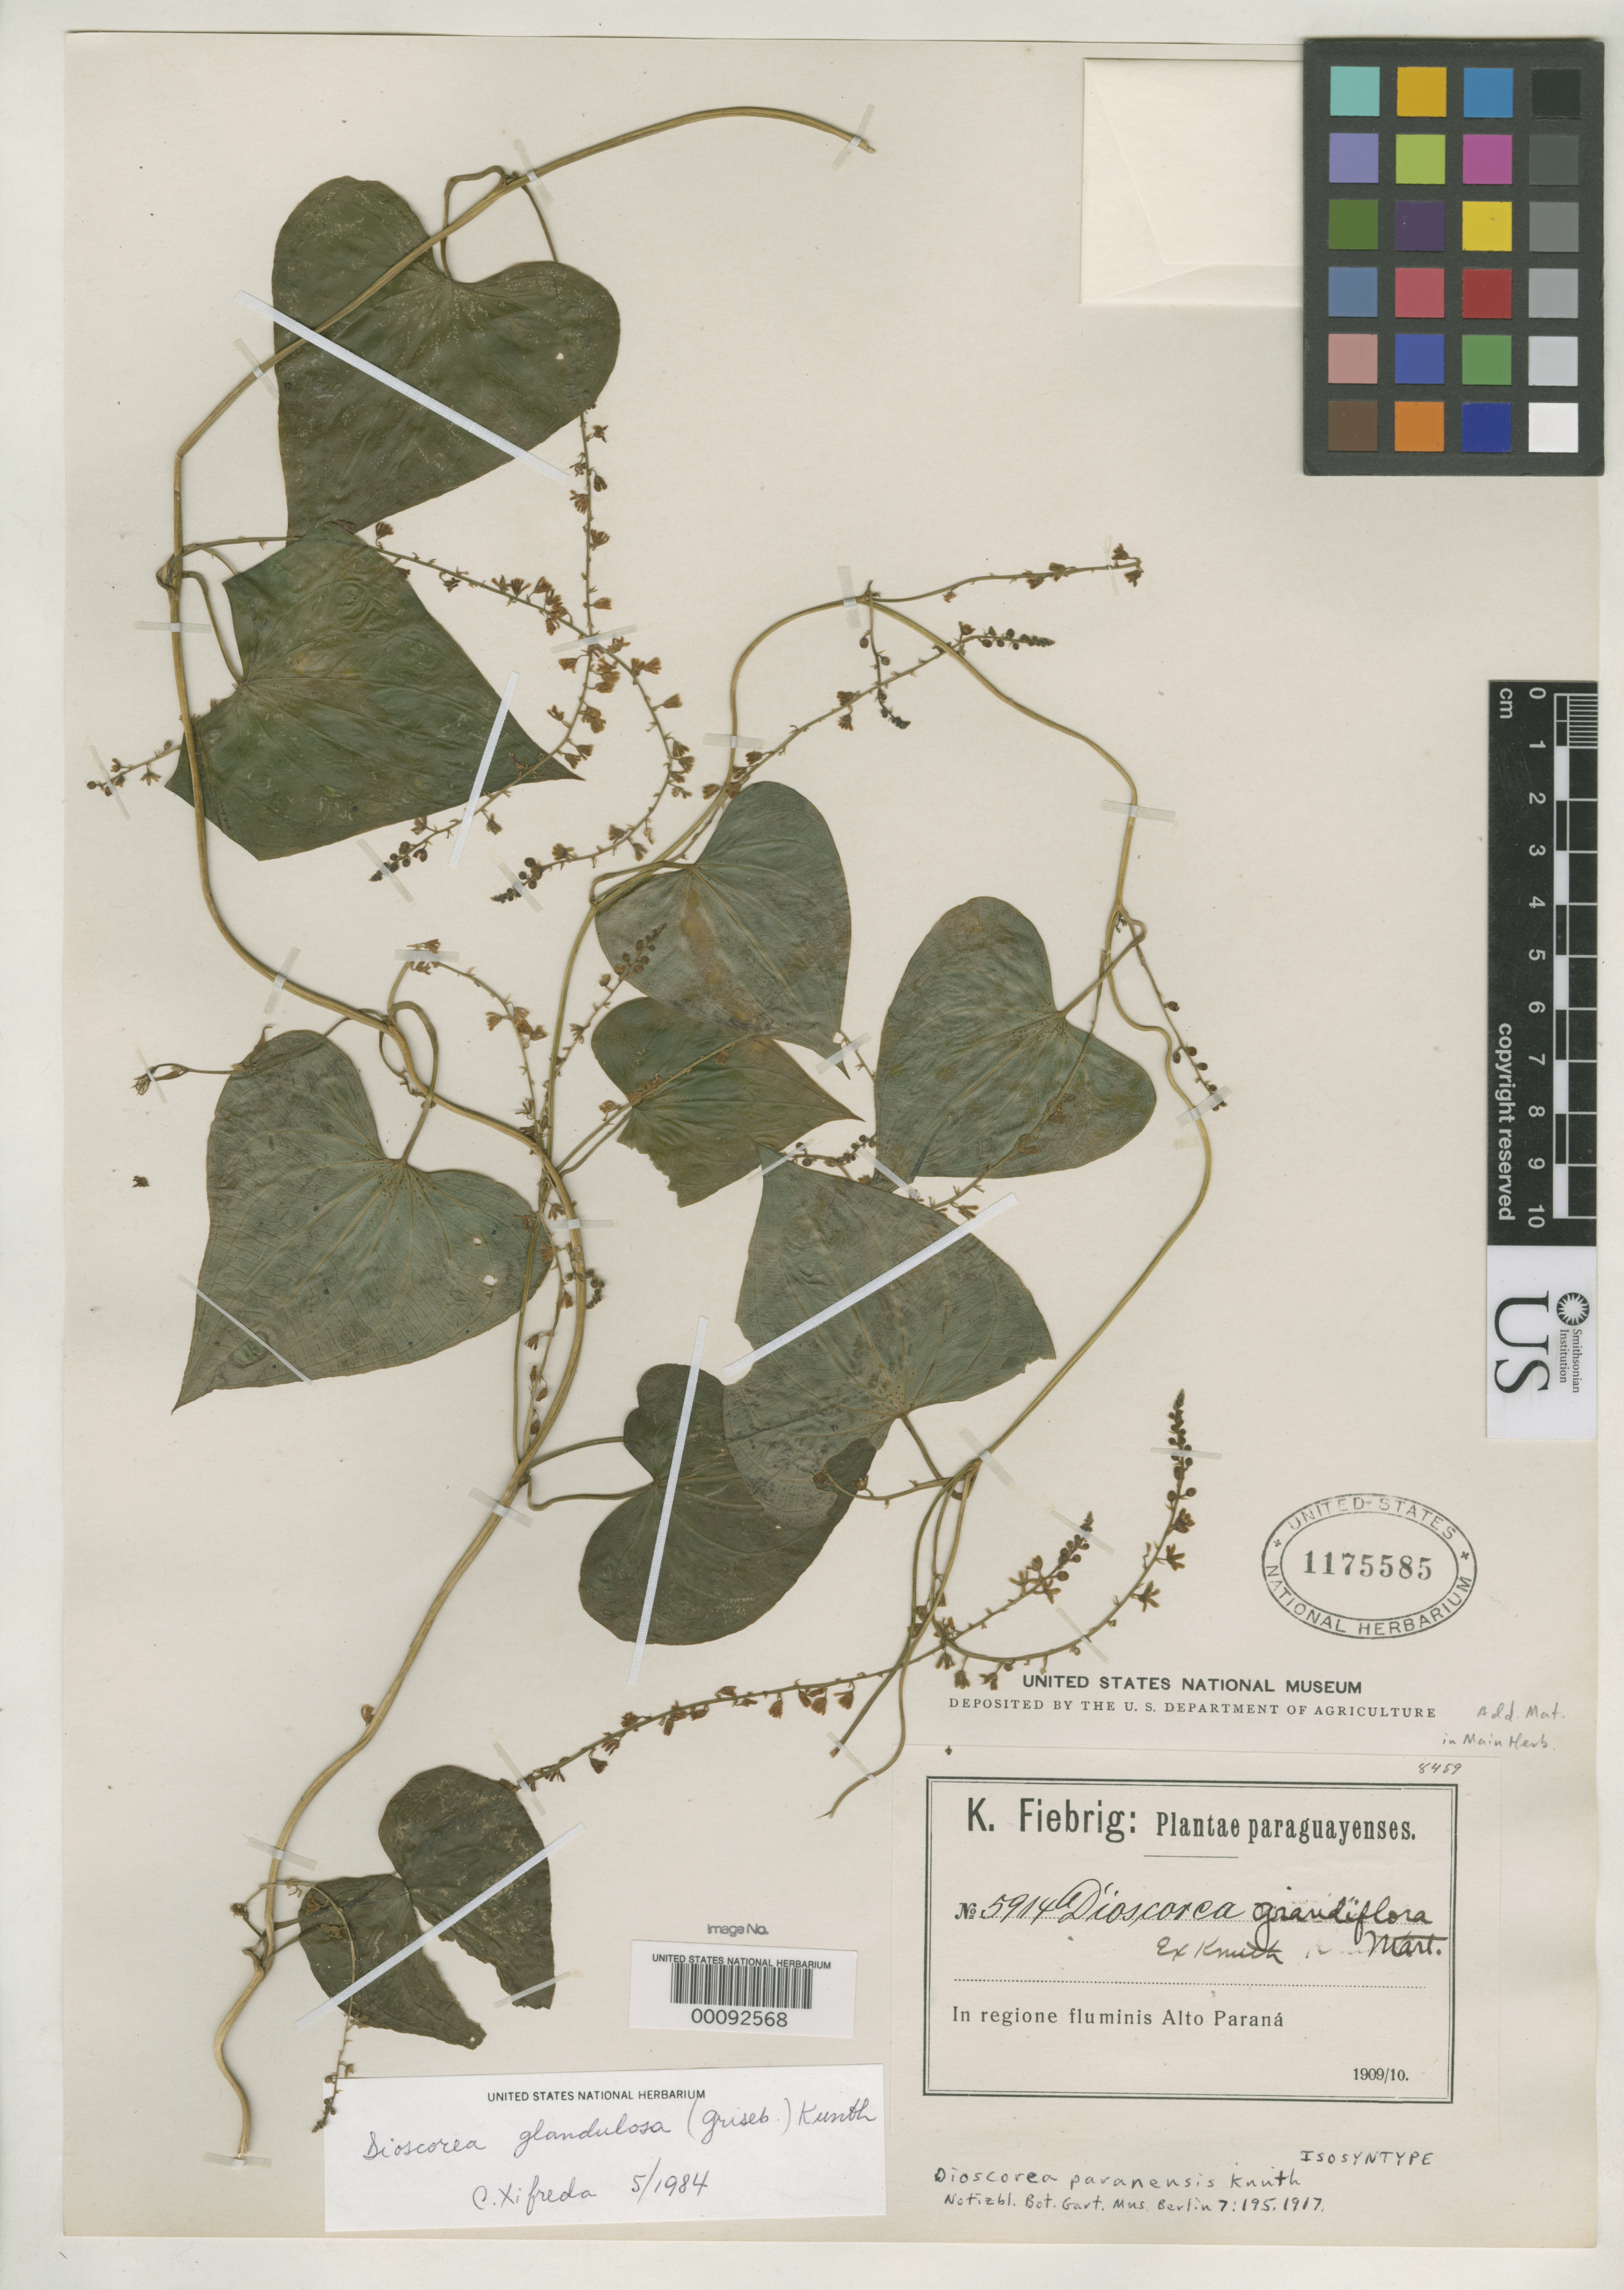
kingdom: Plantae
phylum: Tracheophyta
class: Liliopsida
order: Dioscoreales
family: Dioscoreaceae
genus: Dioscorea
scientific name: Dioscorea paranensis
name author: R. Knuth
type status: Isosyntype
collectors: K. Fiebrig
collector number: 5914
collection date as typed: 1909 to -- --- 1910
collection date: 1909/1910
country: Paraguay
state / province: Alto Paraná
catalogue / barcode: US 1175585